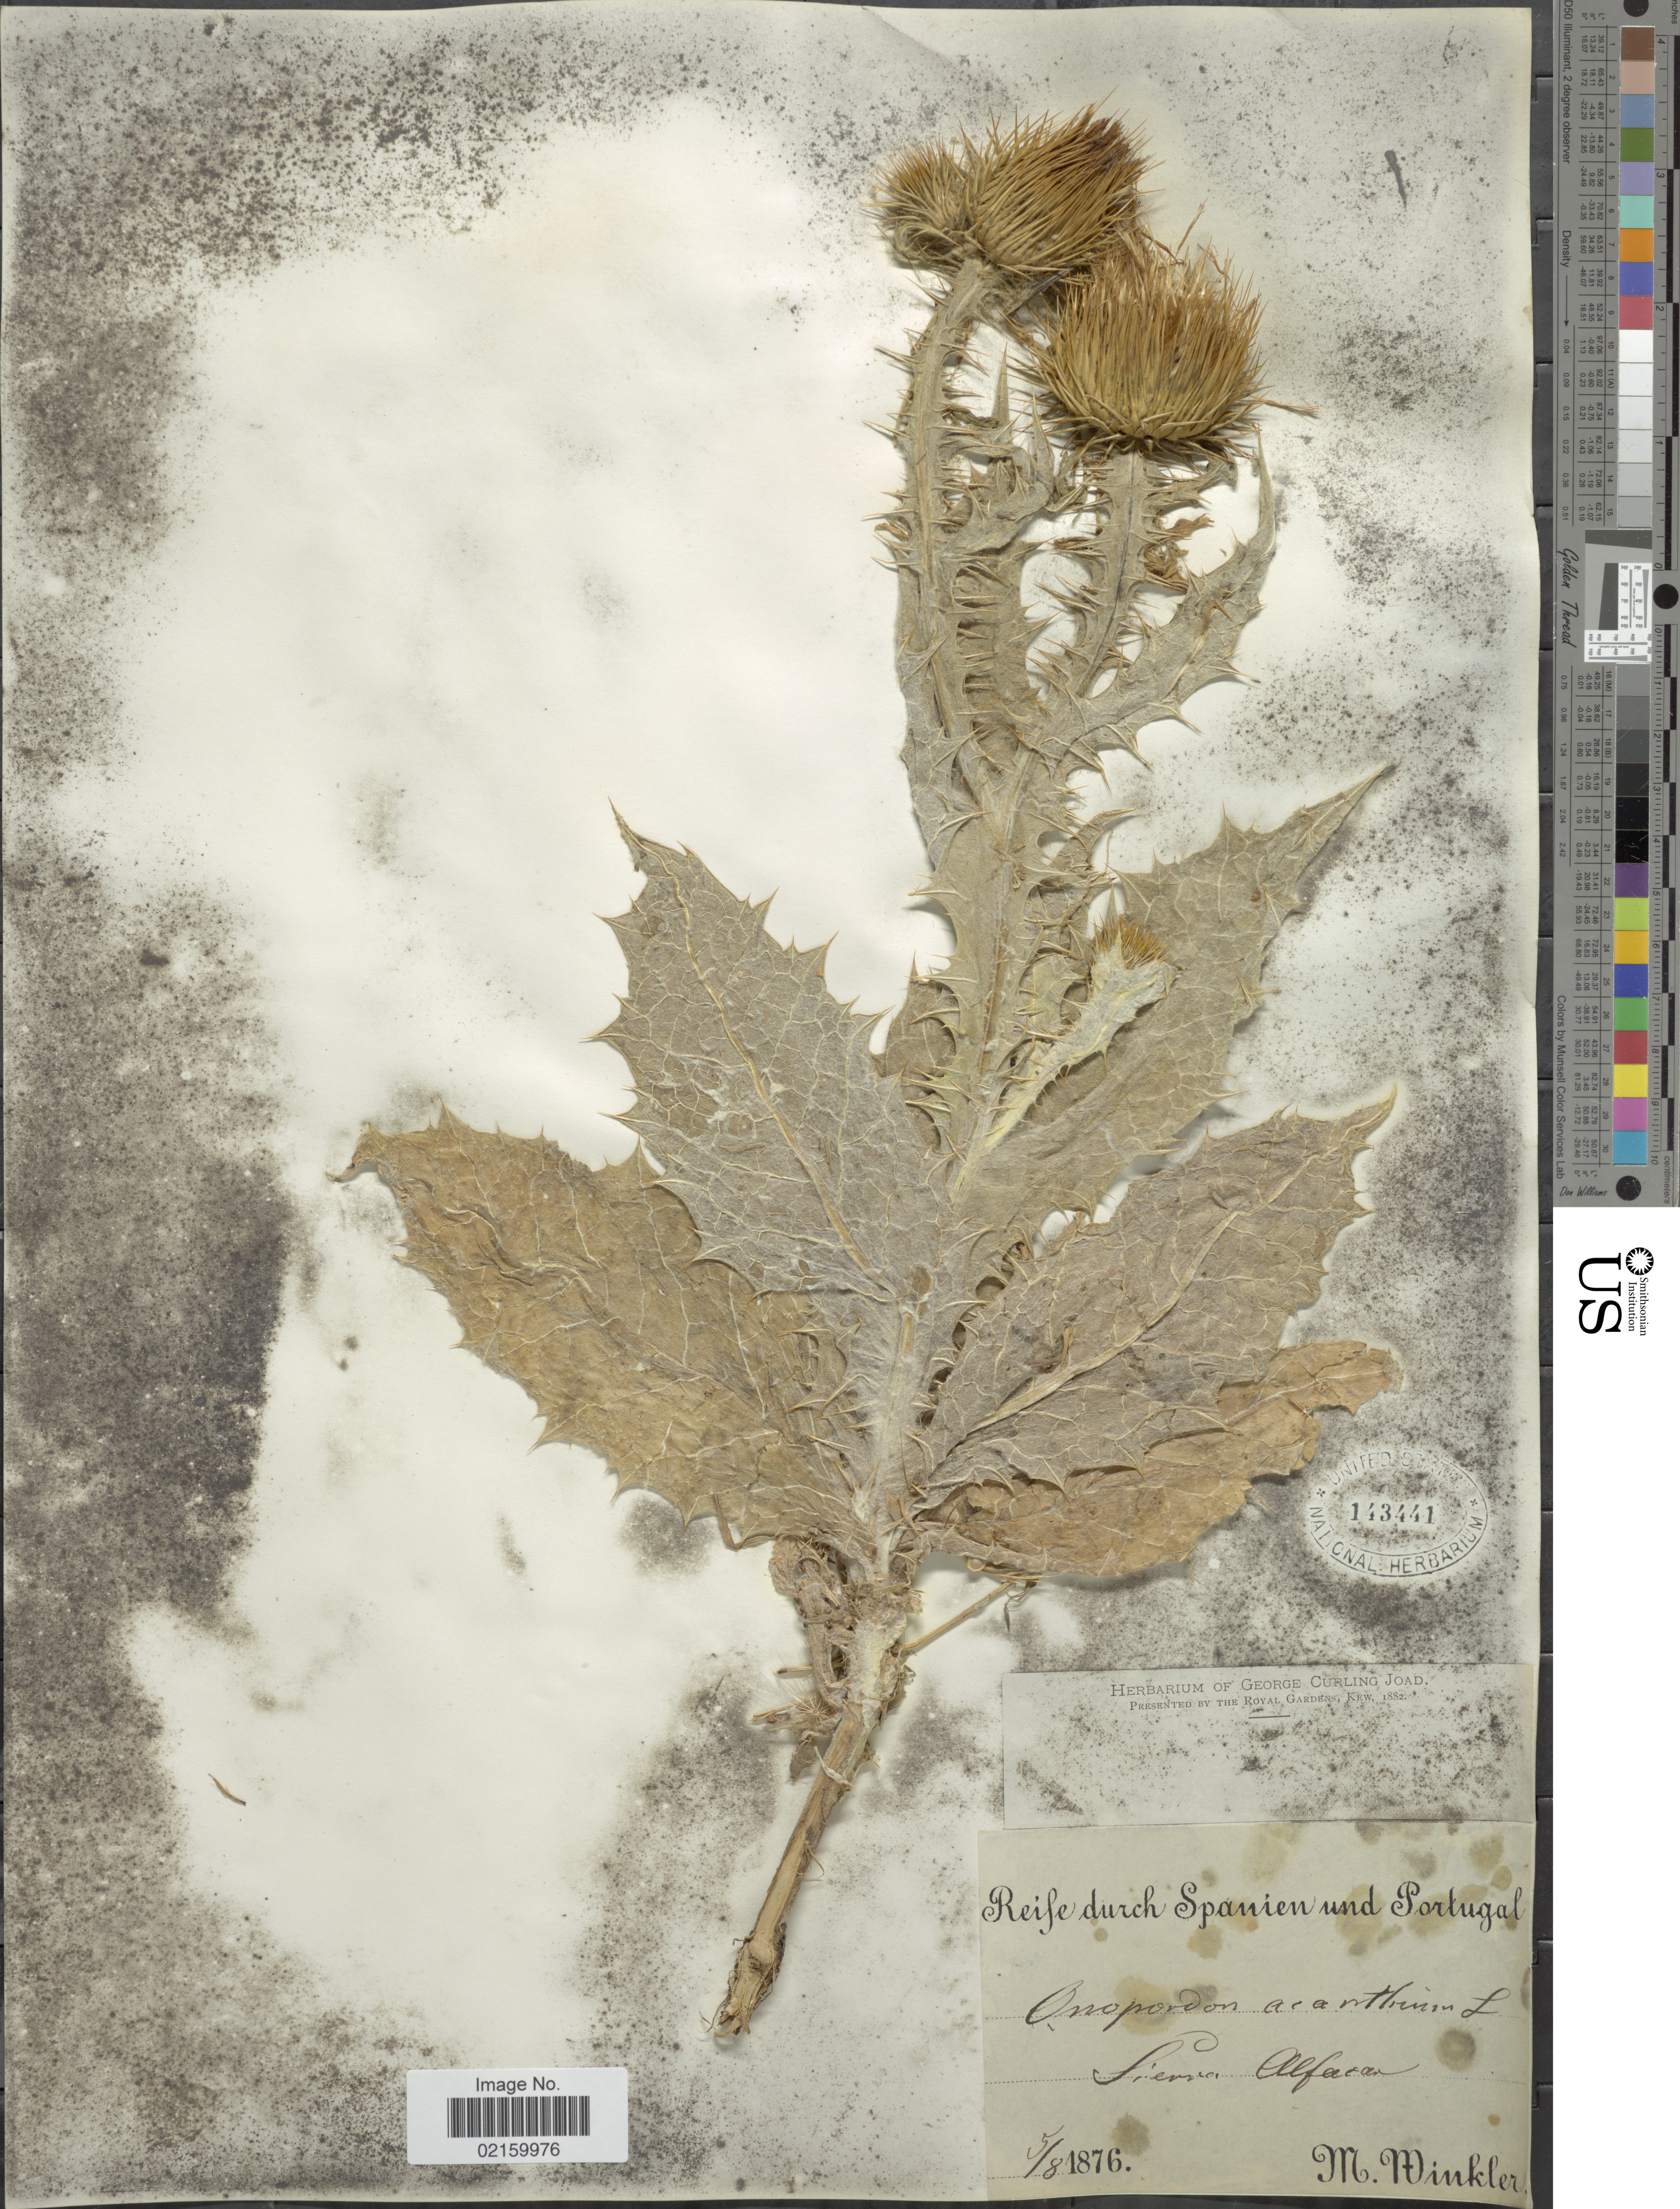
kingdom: Plantae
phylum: Tracheophyta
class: Magnoliopsida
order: Asterales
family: Asteraceae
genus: Onopordum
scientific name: Onopordum acanthium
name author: L.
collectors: M. Winkler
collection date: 1876-08-05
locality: Spanien und Portugal, Sierra Alfaran [interpreted]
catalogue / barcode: US 143441